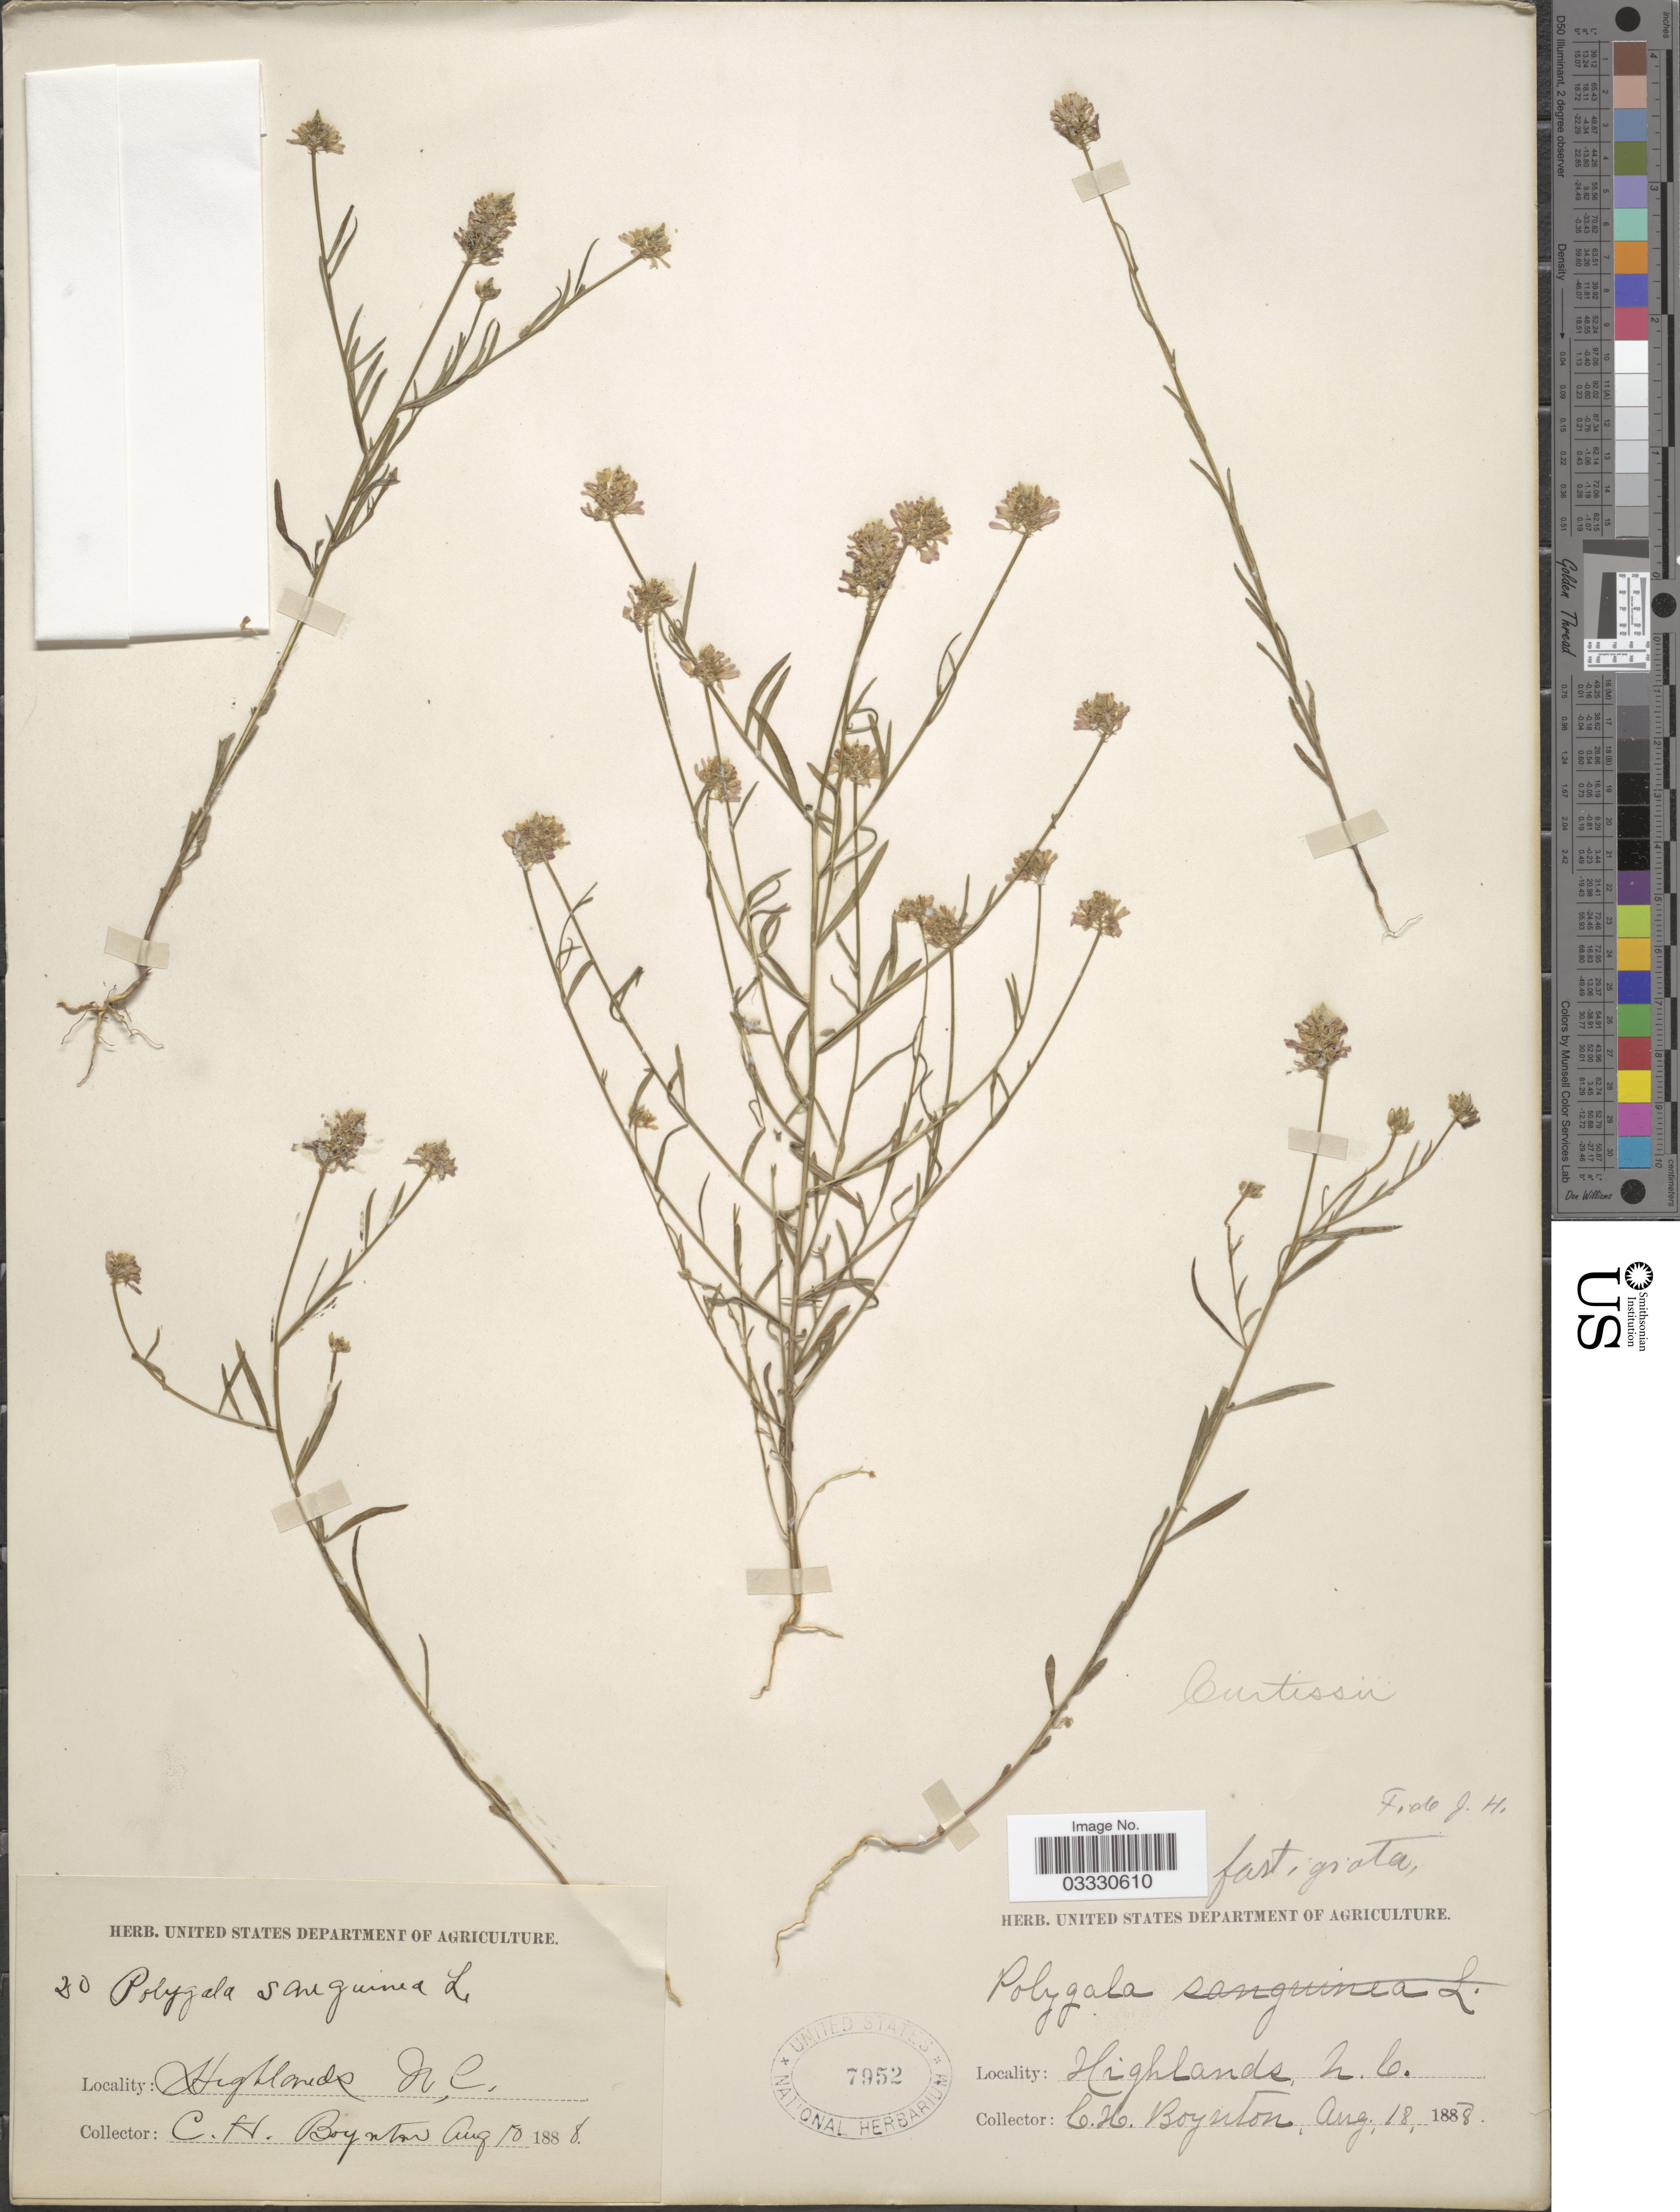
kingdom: Plantae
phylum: Tracheophyta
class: Magnoliopsida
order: Fabales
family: Polygalaceae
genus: Polygala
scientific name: Polygala curtissii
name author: A. Gray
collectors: C. Boynton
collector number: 20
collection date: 1888-08-18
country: United States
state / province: North Carolina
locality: Highlands.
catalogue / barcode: US 7952